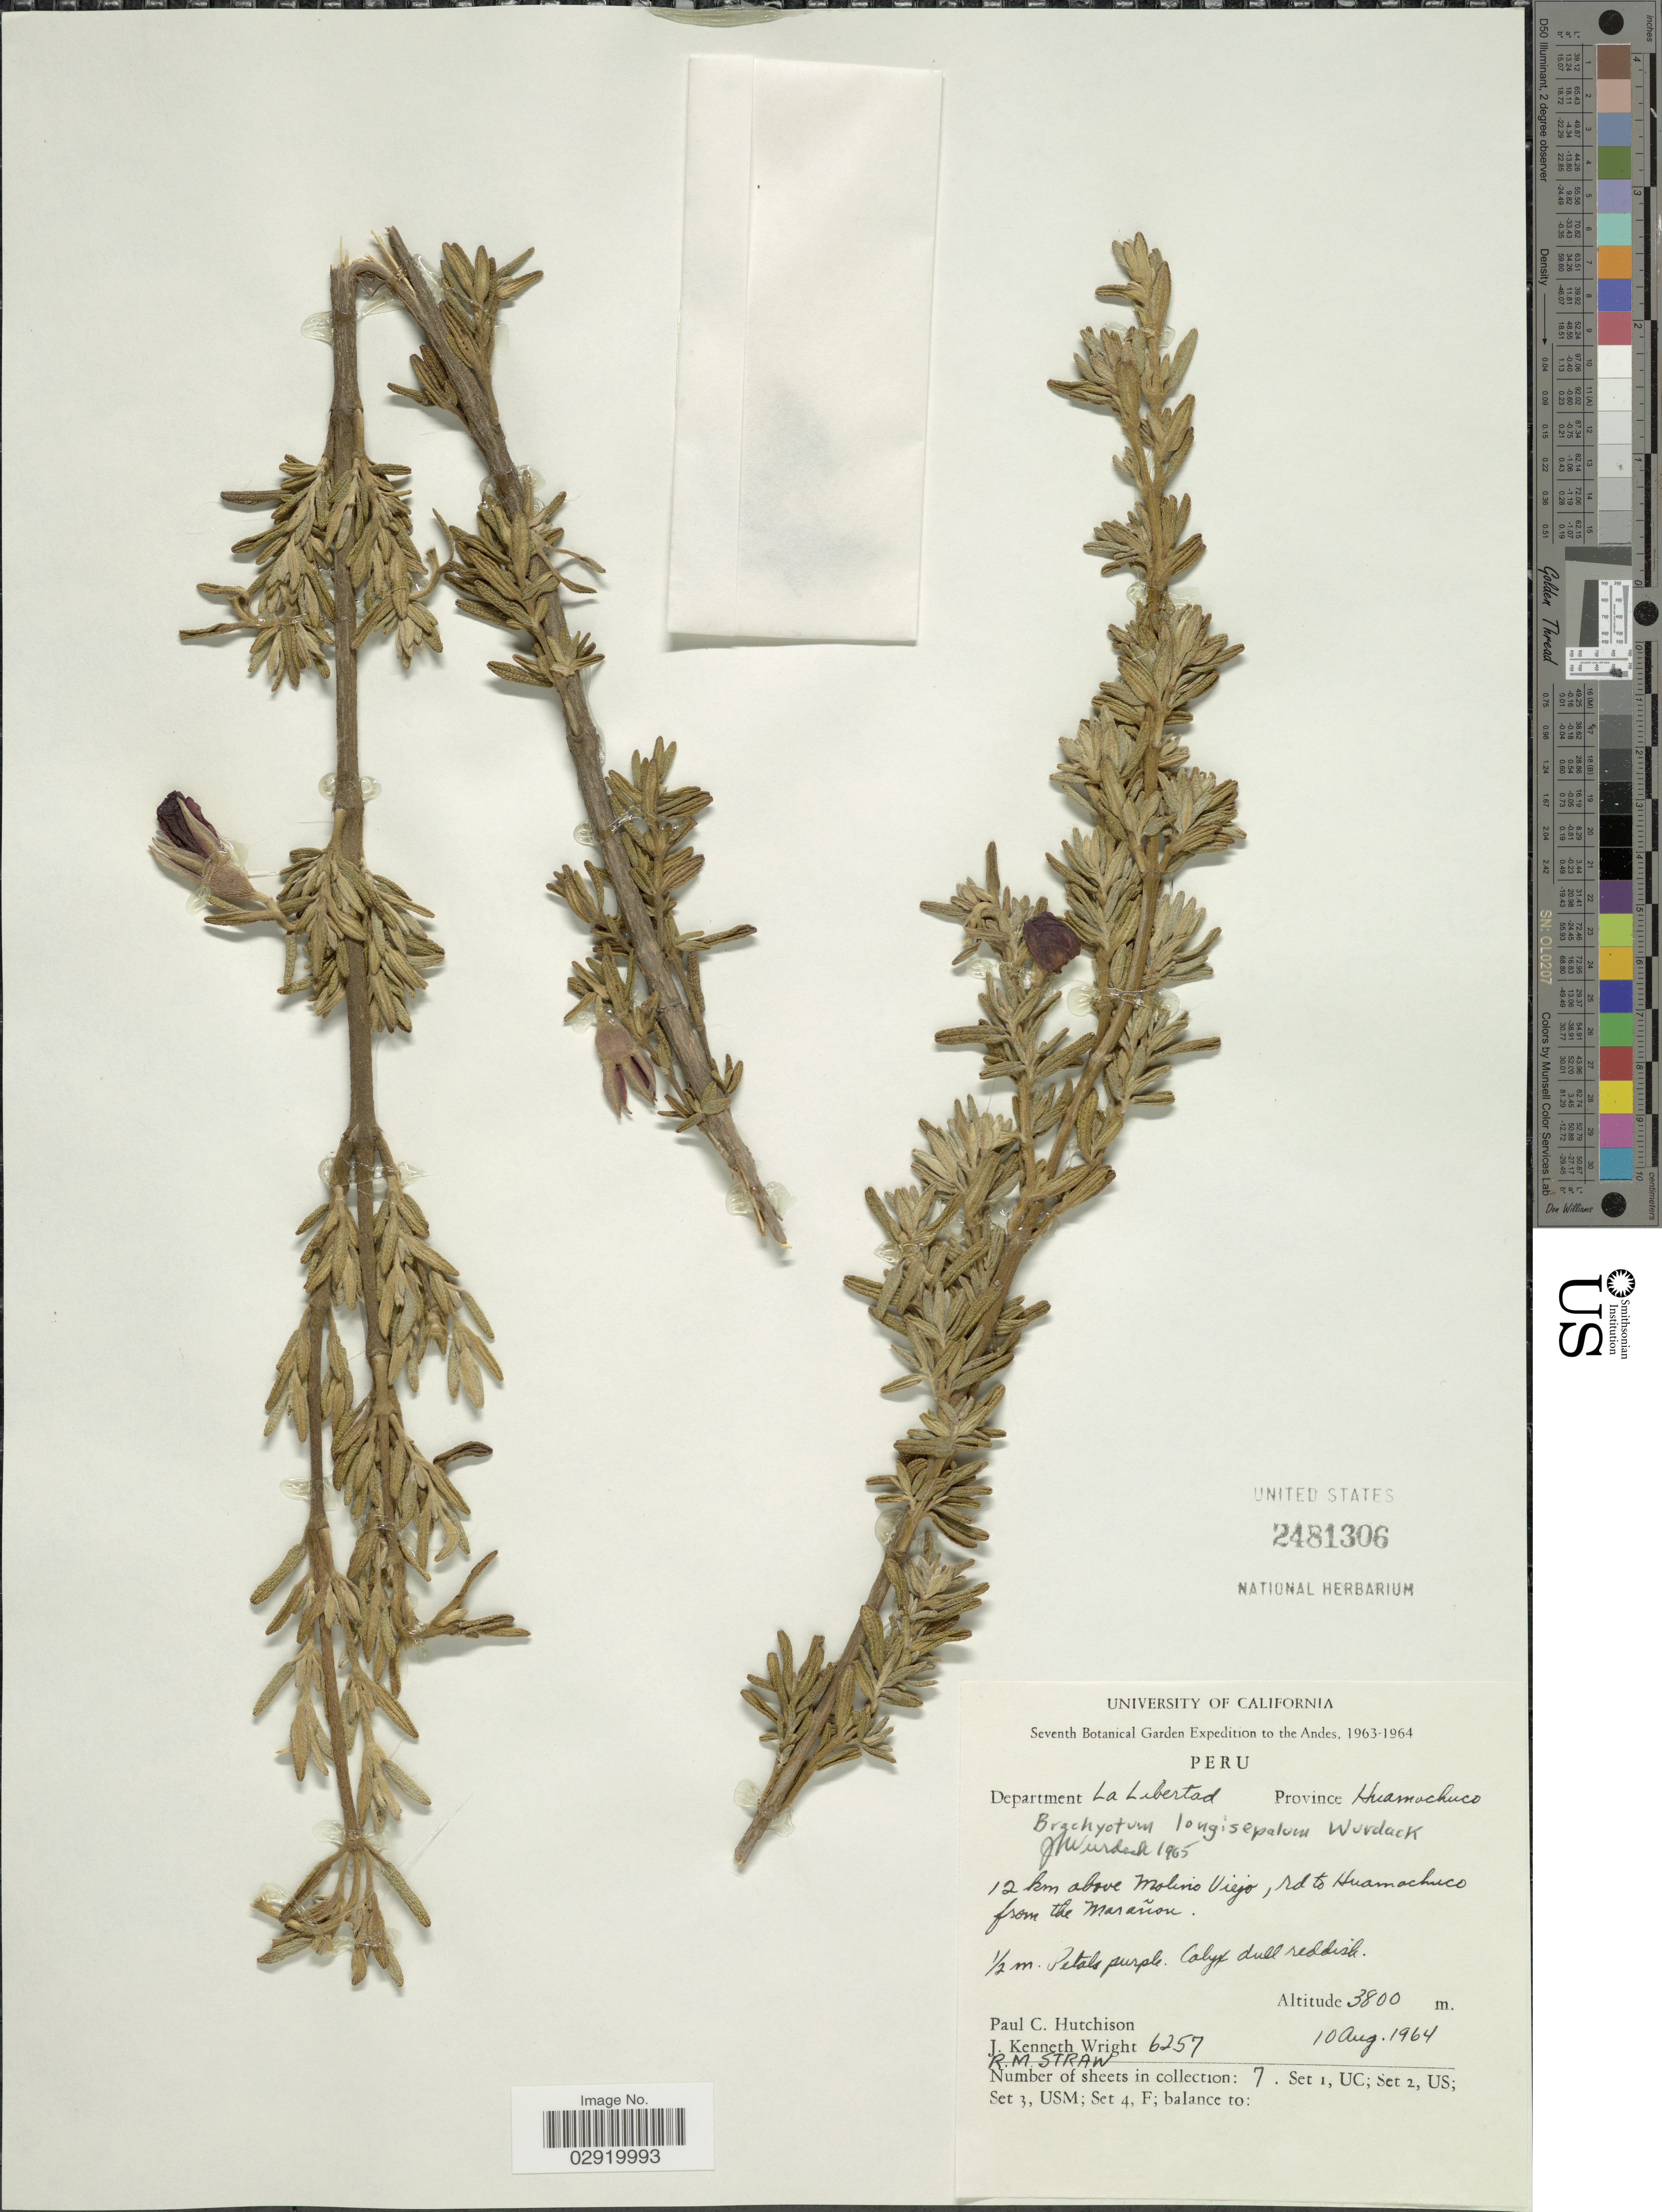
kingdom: Plantae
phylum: Tracheophyta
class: Magnoliopsida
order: Myrtales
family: Melastomataceae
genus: Brachyotum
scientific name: Brachyotum longisepalum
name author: Wurdack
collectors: P. C. Hutchison, J. K. Wright & R. M. Straw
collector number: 6257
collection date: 1964-08-10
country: Peru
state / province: La Libertad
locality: Department La Libertad Province: Huamachuco, 12 km above Molino Viejo, rd to Huamachuco from the Marañon.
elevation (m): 3800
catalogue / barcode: US 2481306